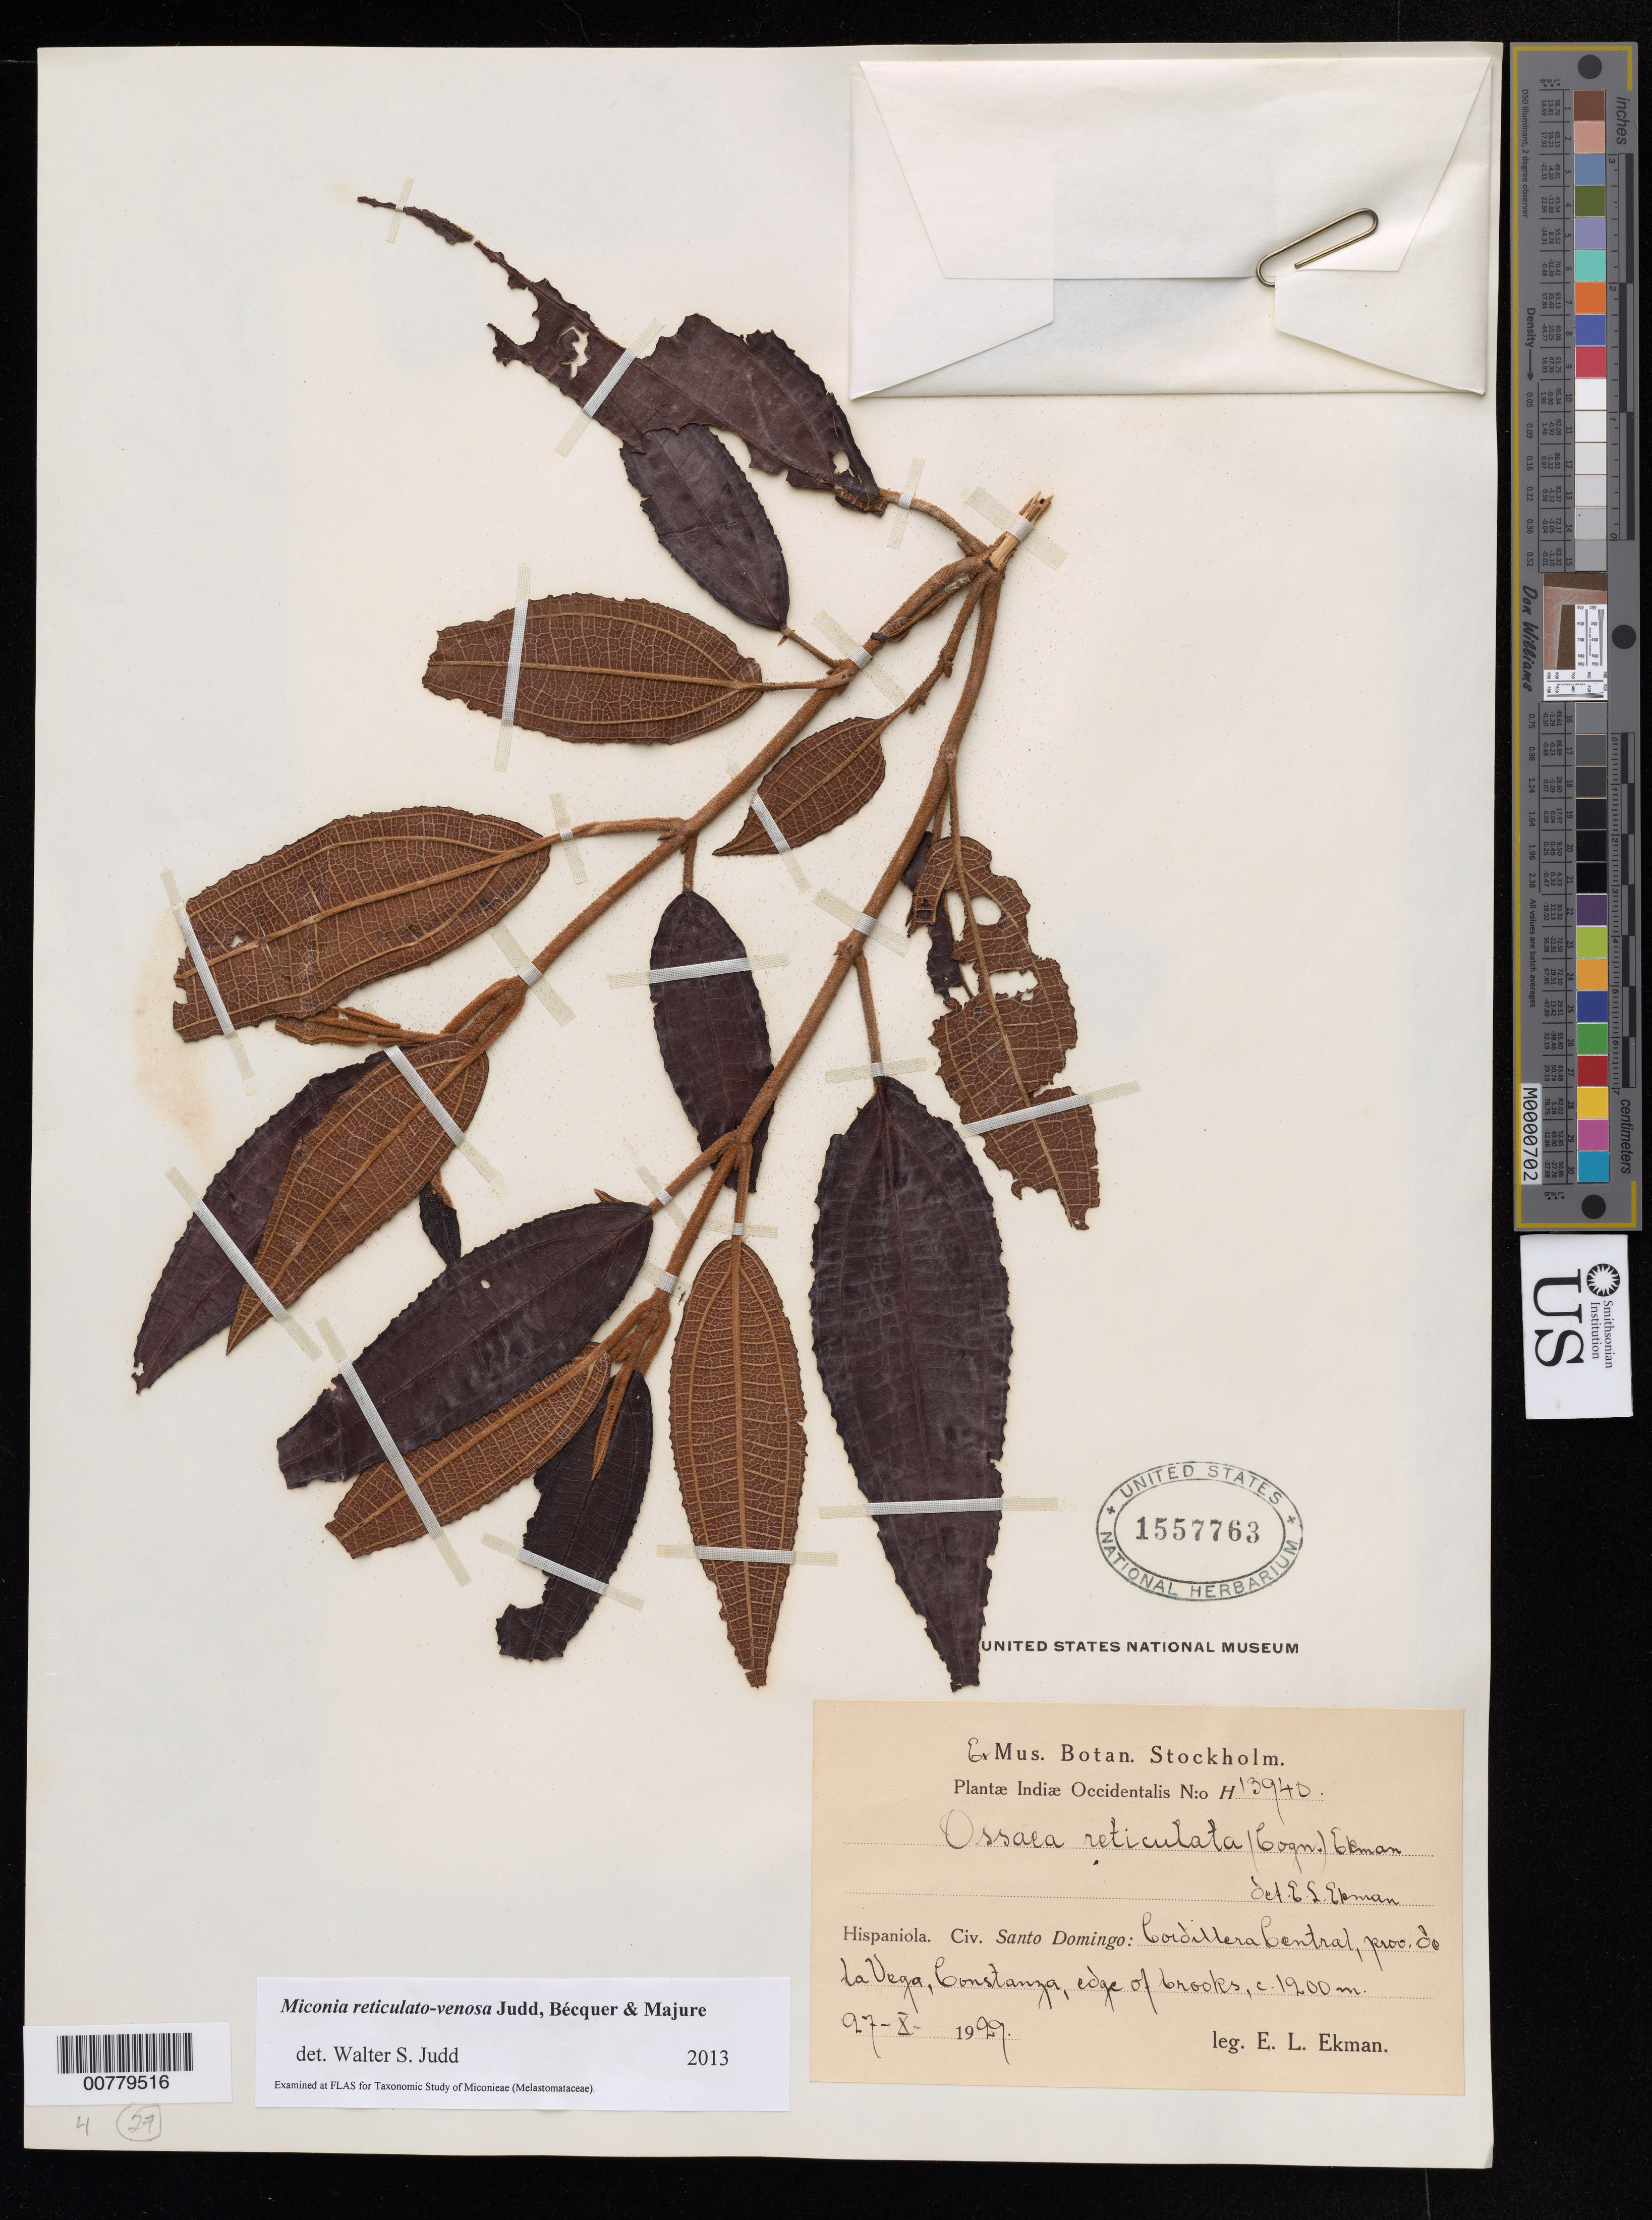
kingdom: Plantae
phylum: Tracheophyta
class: Magnoliopsida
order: Myrtales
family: Melastomataceae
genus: Miconia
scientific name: Miconia reticulato-venosa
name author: Judd et al.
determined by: Judd, Walter S.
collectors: E. L. Ekman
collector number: H 13940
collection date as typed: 27 Oct 1929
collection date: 1929-10-27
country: Dominican Republic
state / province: La Vega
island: Hispaniola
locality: Cordillera Central, Constanza.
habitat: Edge of brooks.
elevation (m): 1200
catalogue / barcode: US 1557763